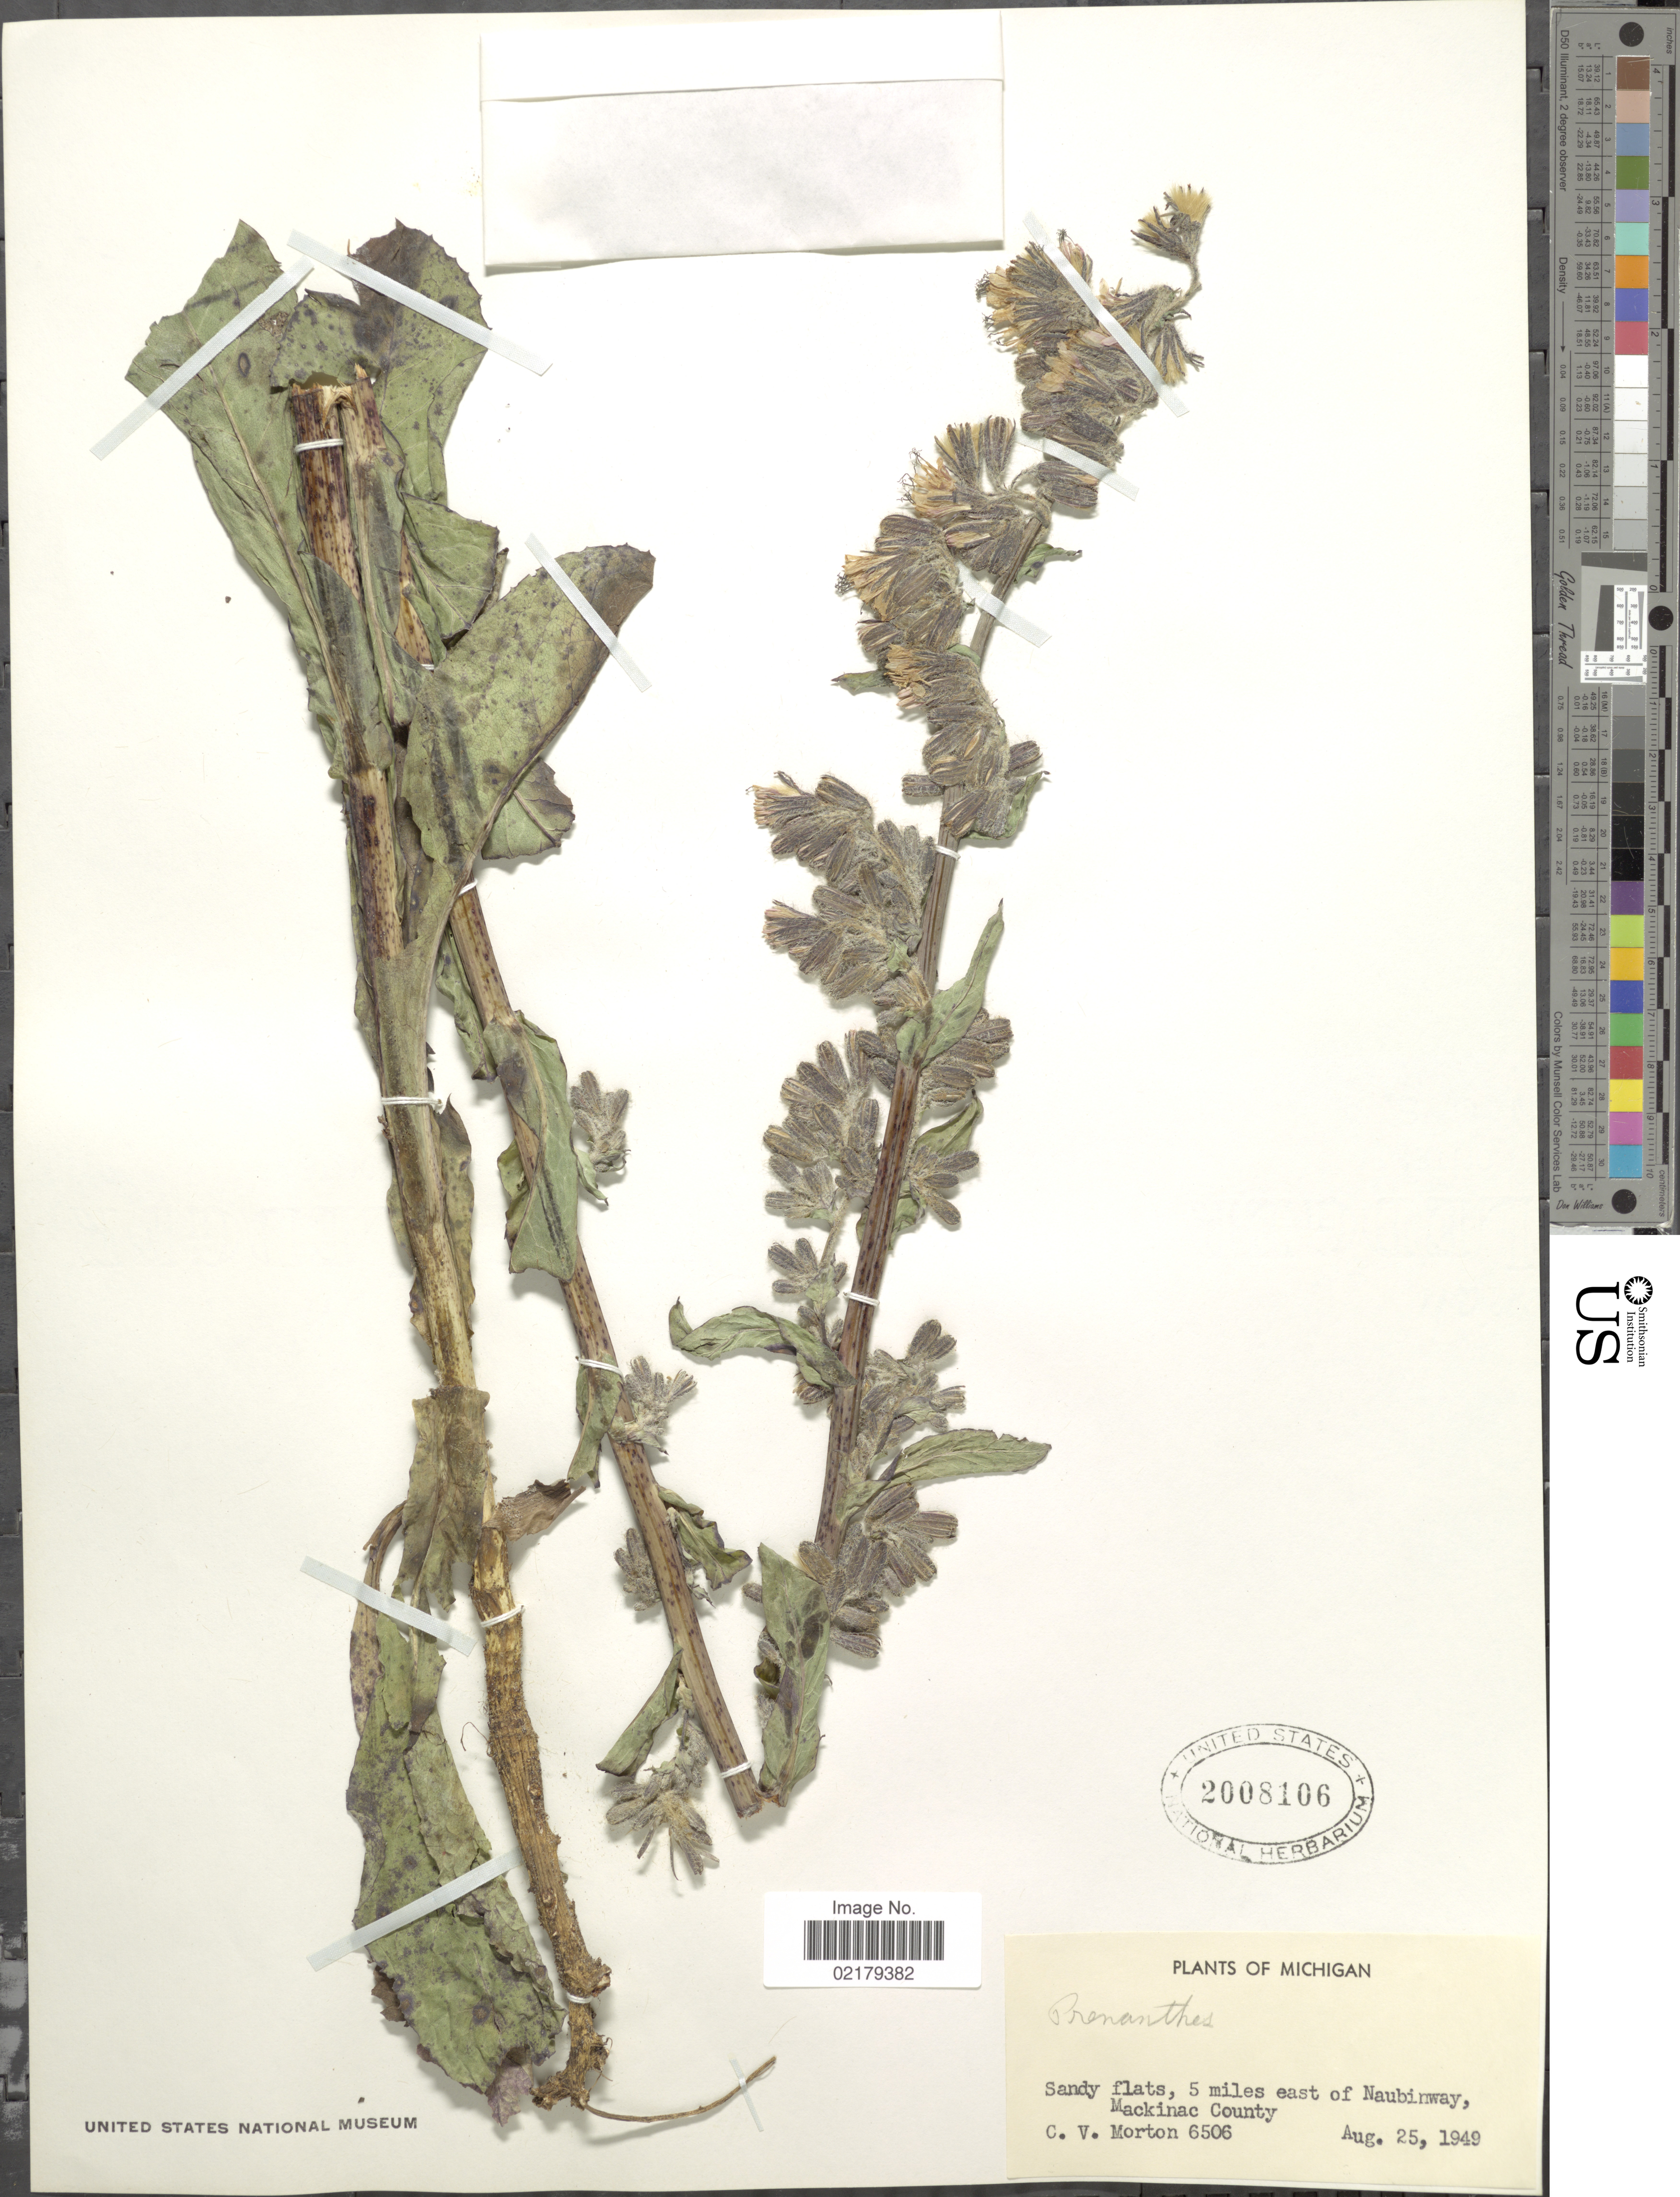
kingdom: Plantae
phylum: Tracheophyta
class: Magnoliopsida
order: Asterales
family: Asteraceae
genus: Prenanthes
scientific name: Prenanthes sp.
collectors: C. V. Morton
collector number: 6506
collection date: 1949-08-25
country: United States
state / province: Michigan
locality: Sandy flats, 5 miles east of Naubinway, Macknac County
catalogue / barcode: US 2008106